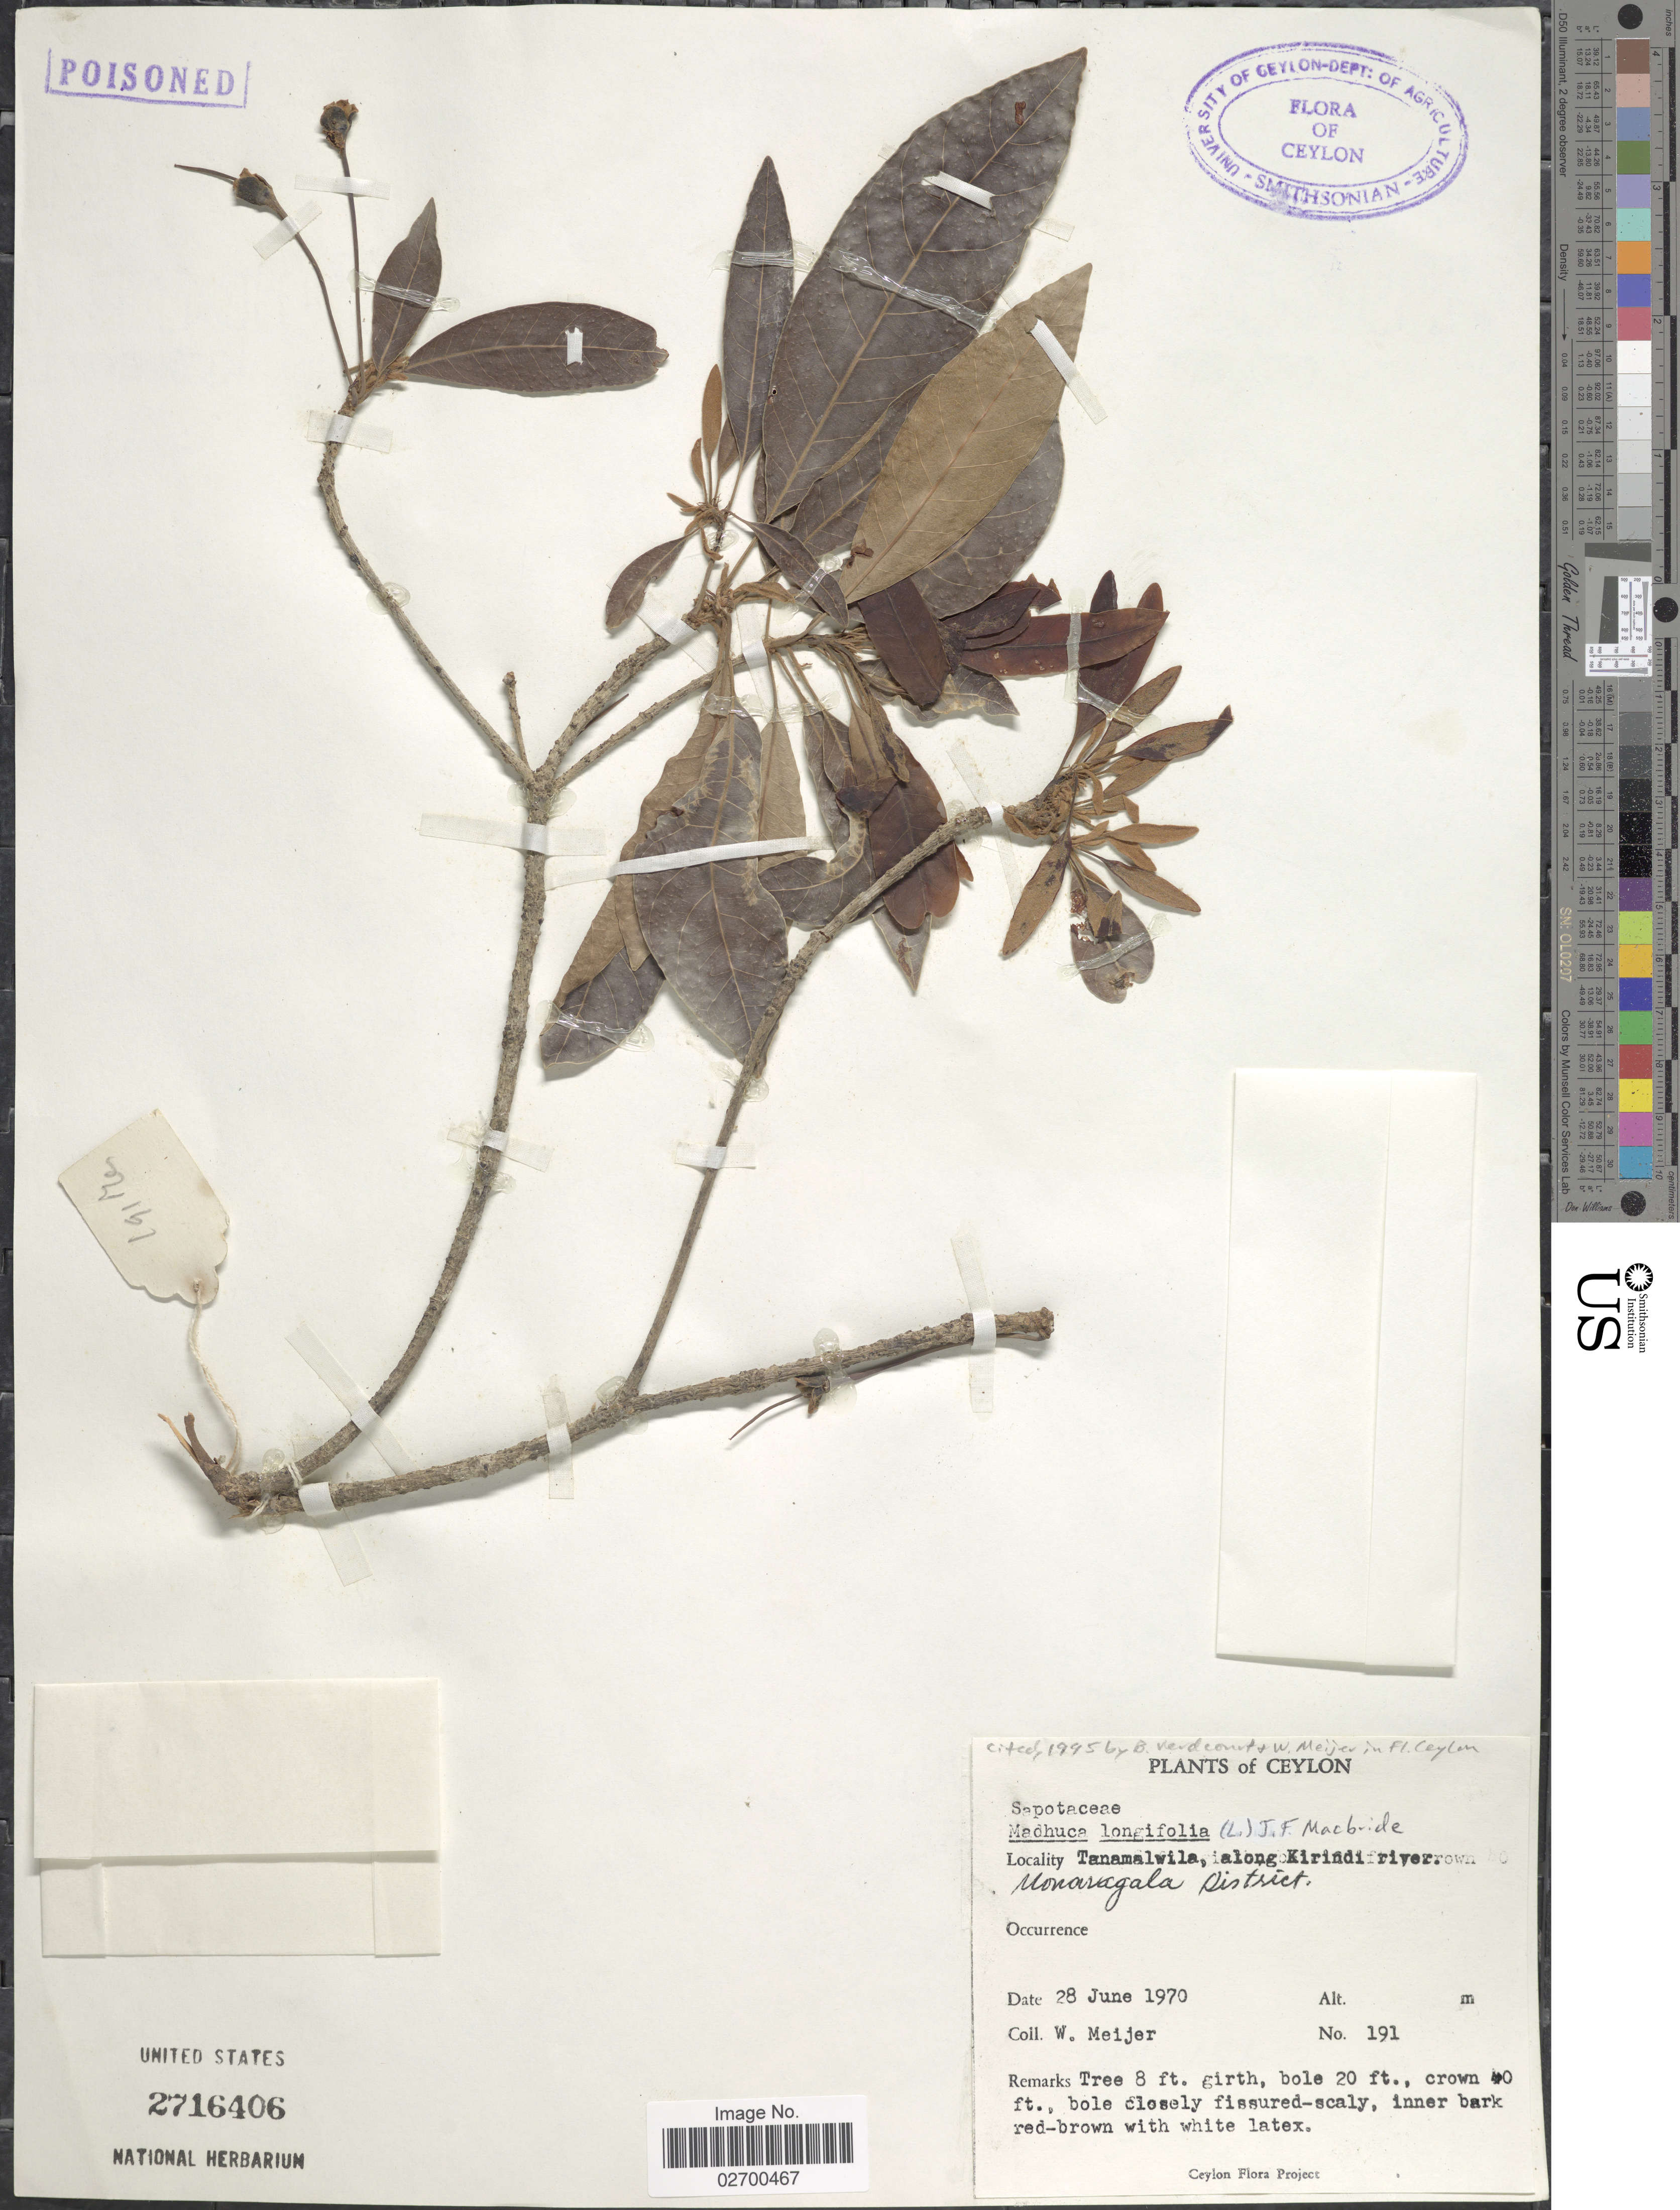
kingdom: Plantae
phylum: Tracheophyta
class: Magnoliopsida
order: Ericales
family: Sapotaceae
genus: Madhuca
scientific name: Madhuca longifolia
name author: (J. Koenig ex L.) J.F. Macbr.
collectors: W. Meijer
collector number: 191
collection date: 1970-06-28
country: Sri Lanka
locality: Ceylon. Tanamalwila, along Kirindi river. Monaragala District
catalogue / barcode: US 2716406